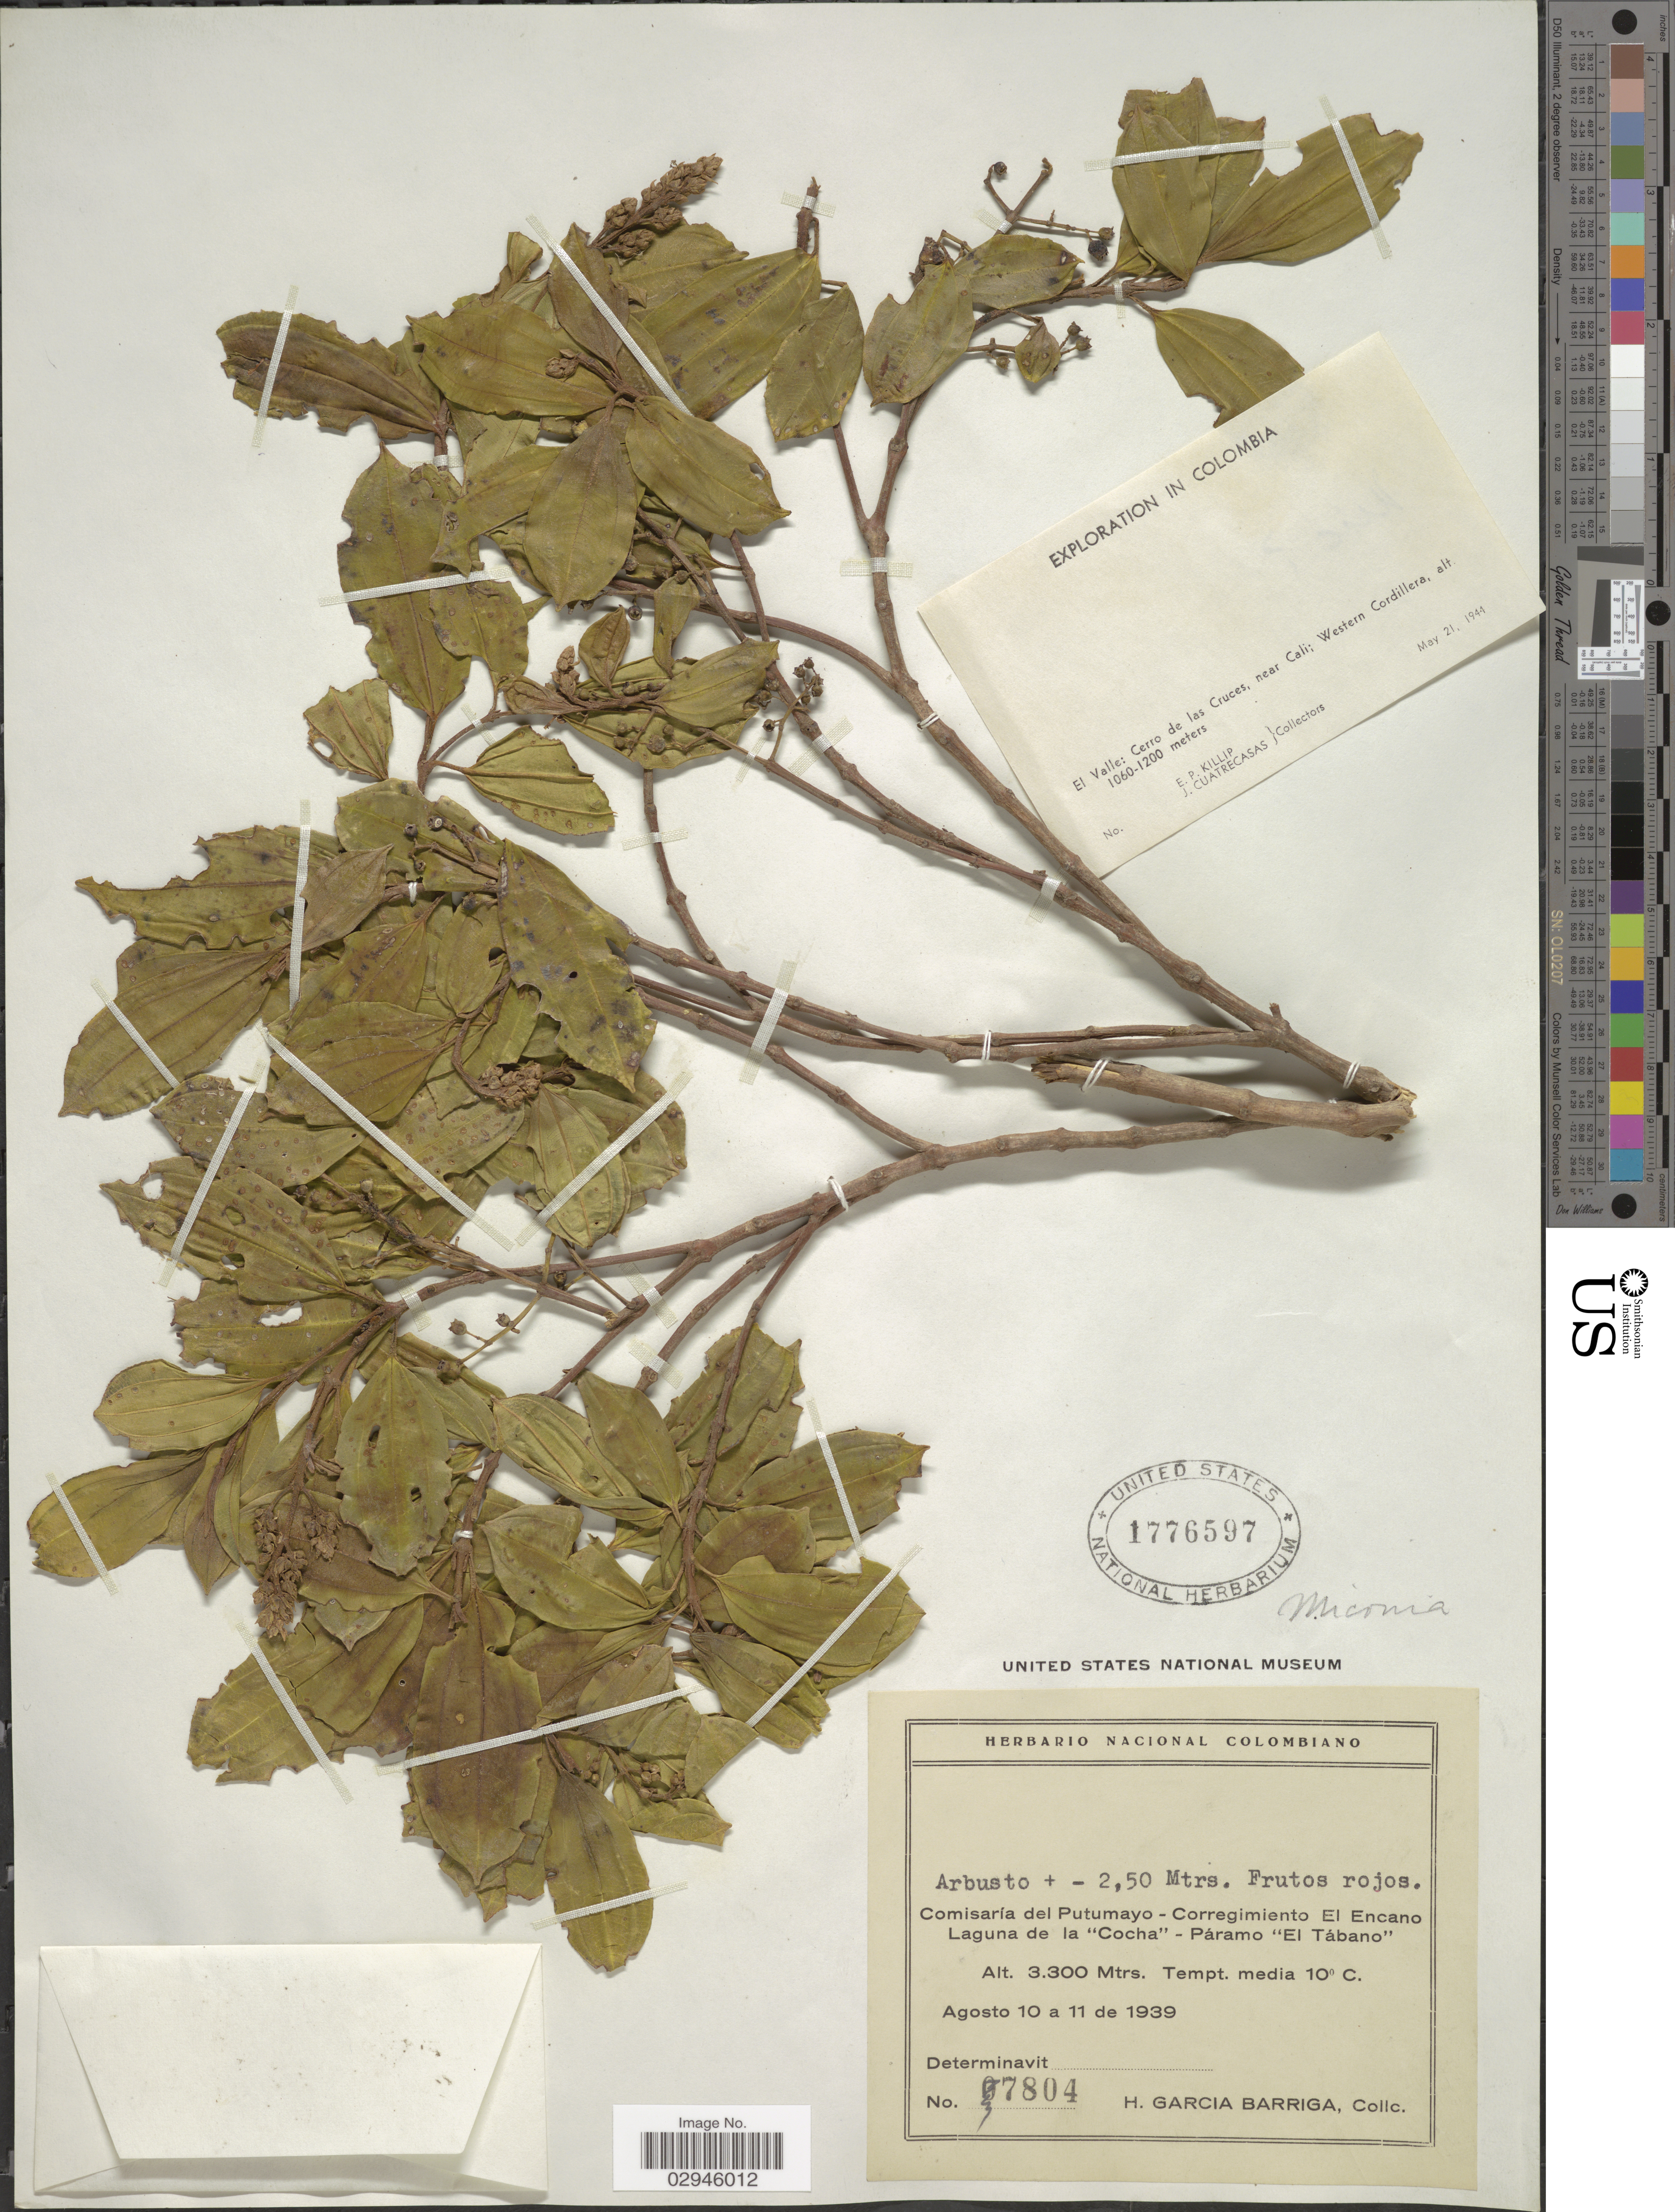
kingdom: Plantae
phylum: Tracheophyta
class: Magnoliopsida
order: Myrtales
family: Melastomataceae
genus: Miconia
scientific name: Miconia sp.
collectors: H. García Barriga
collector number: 7804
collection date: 1939-08-10/1939-08-11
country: Colombia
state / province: Putumayo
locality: Comisaria del Putumayo - Corregimiento El Encano Laguna de la "Cocha" - Páramo "El Tábano".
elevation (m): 3300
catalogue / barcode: US 1776597